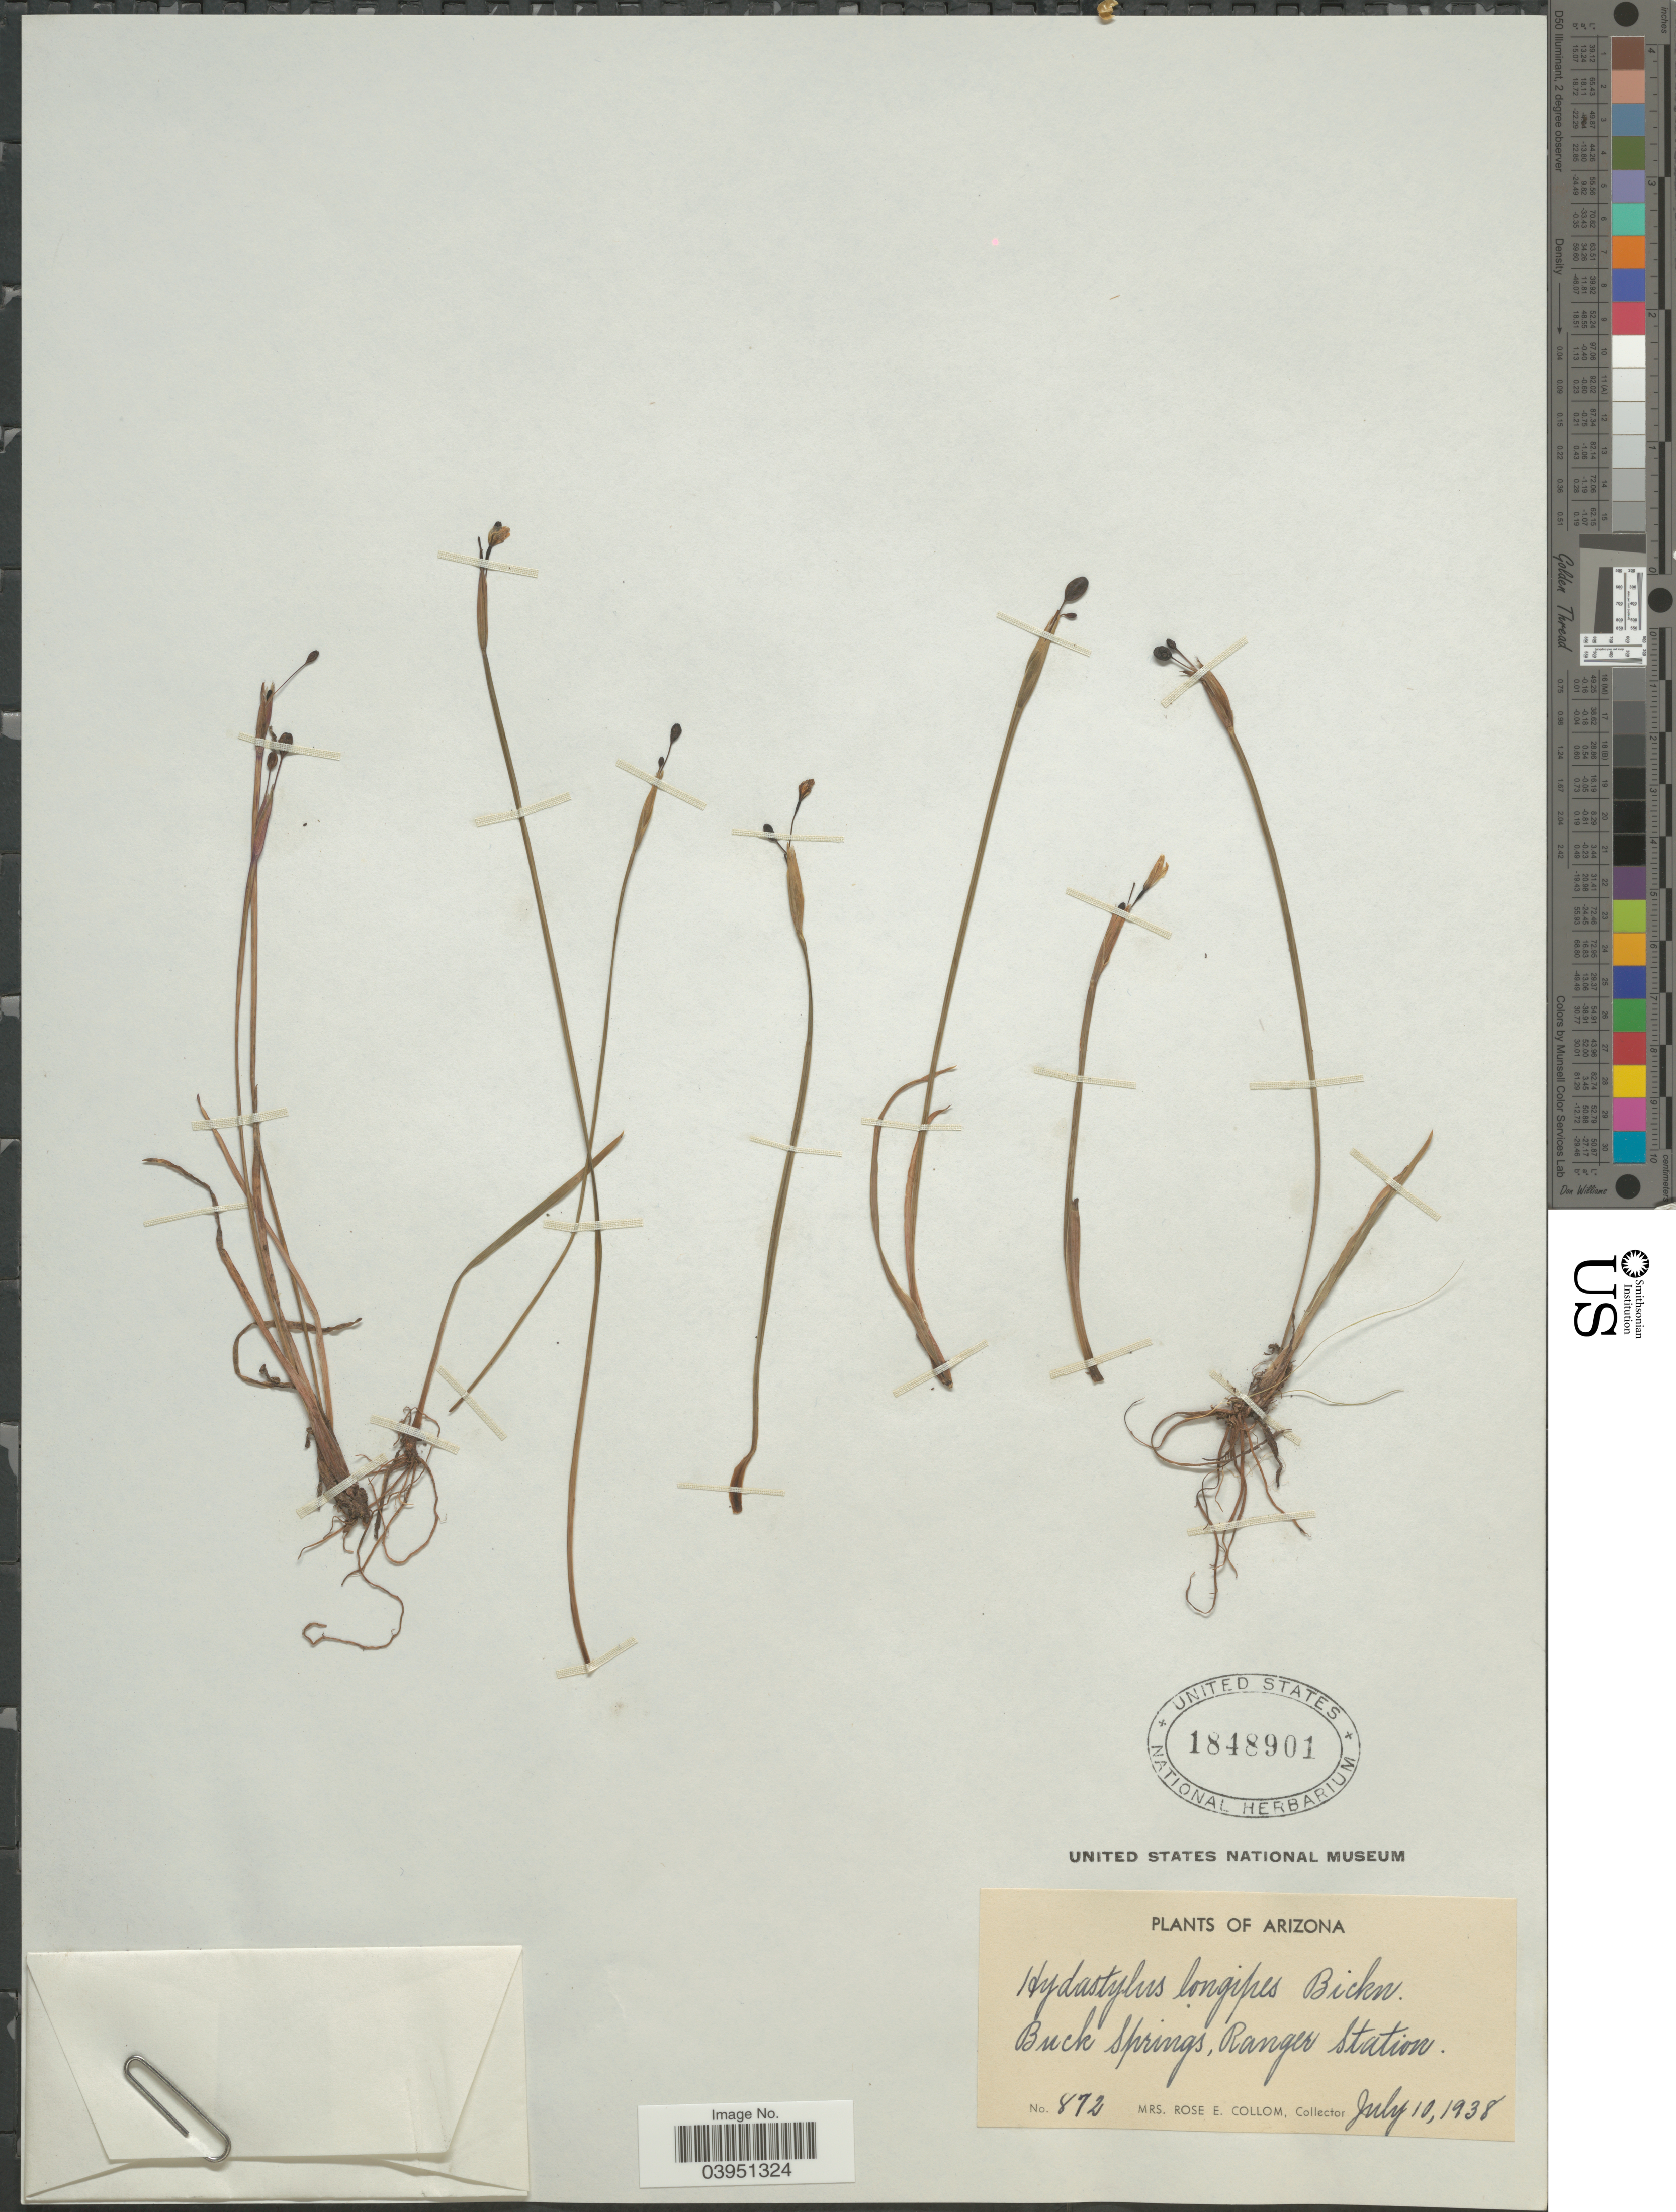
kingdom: Plantae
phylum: Tracheophyta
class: Liliopsida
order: Asparagales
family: Iridaceae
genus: Sisyrinchium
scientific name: Sisyrinchium longipes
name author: (E.P. Bicknell) Kearney & Peebles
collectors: R. E. Collom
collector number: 872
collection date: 1938-07-10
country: United States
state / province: Arizona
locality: Buck Springs, Ranger Station.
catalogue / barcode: US 1848901